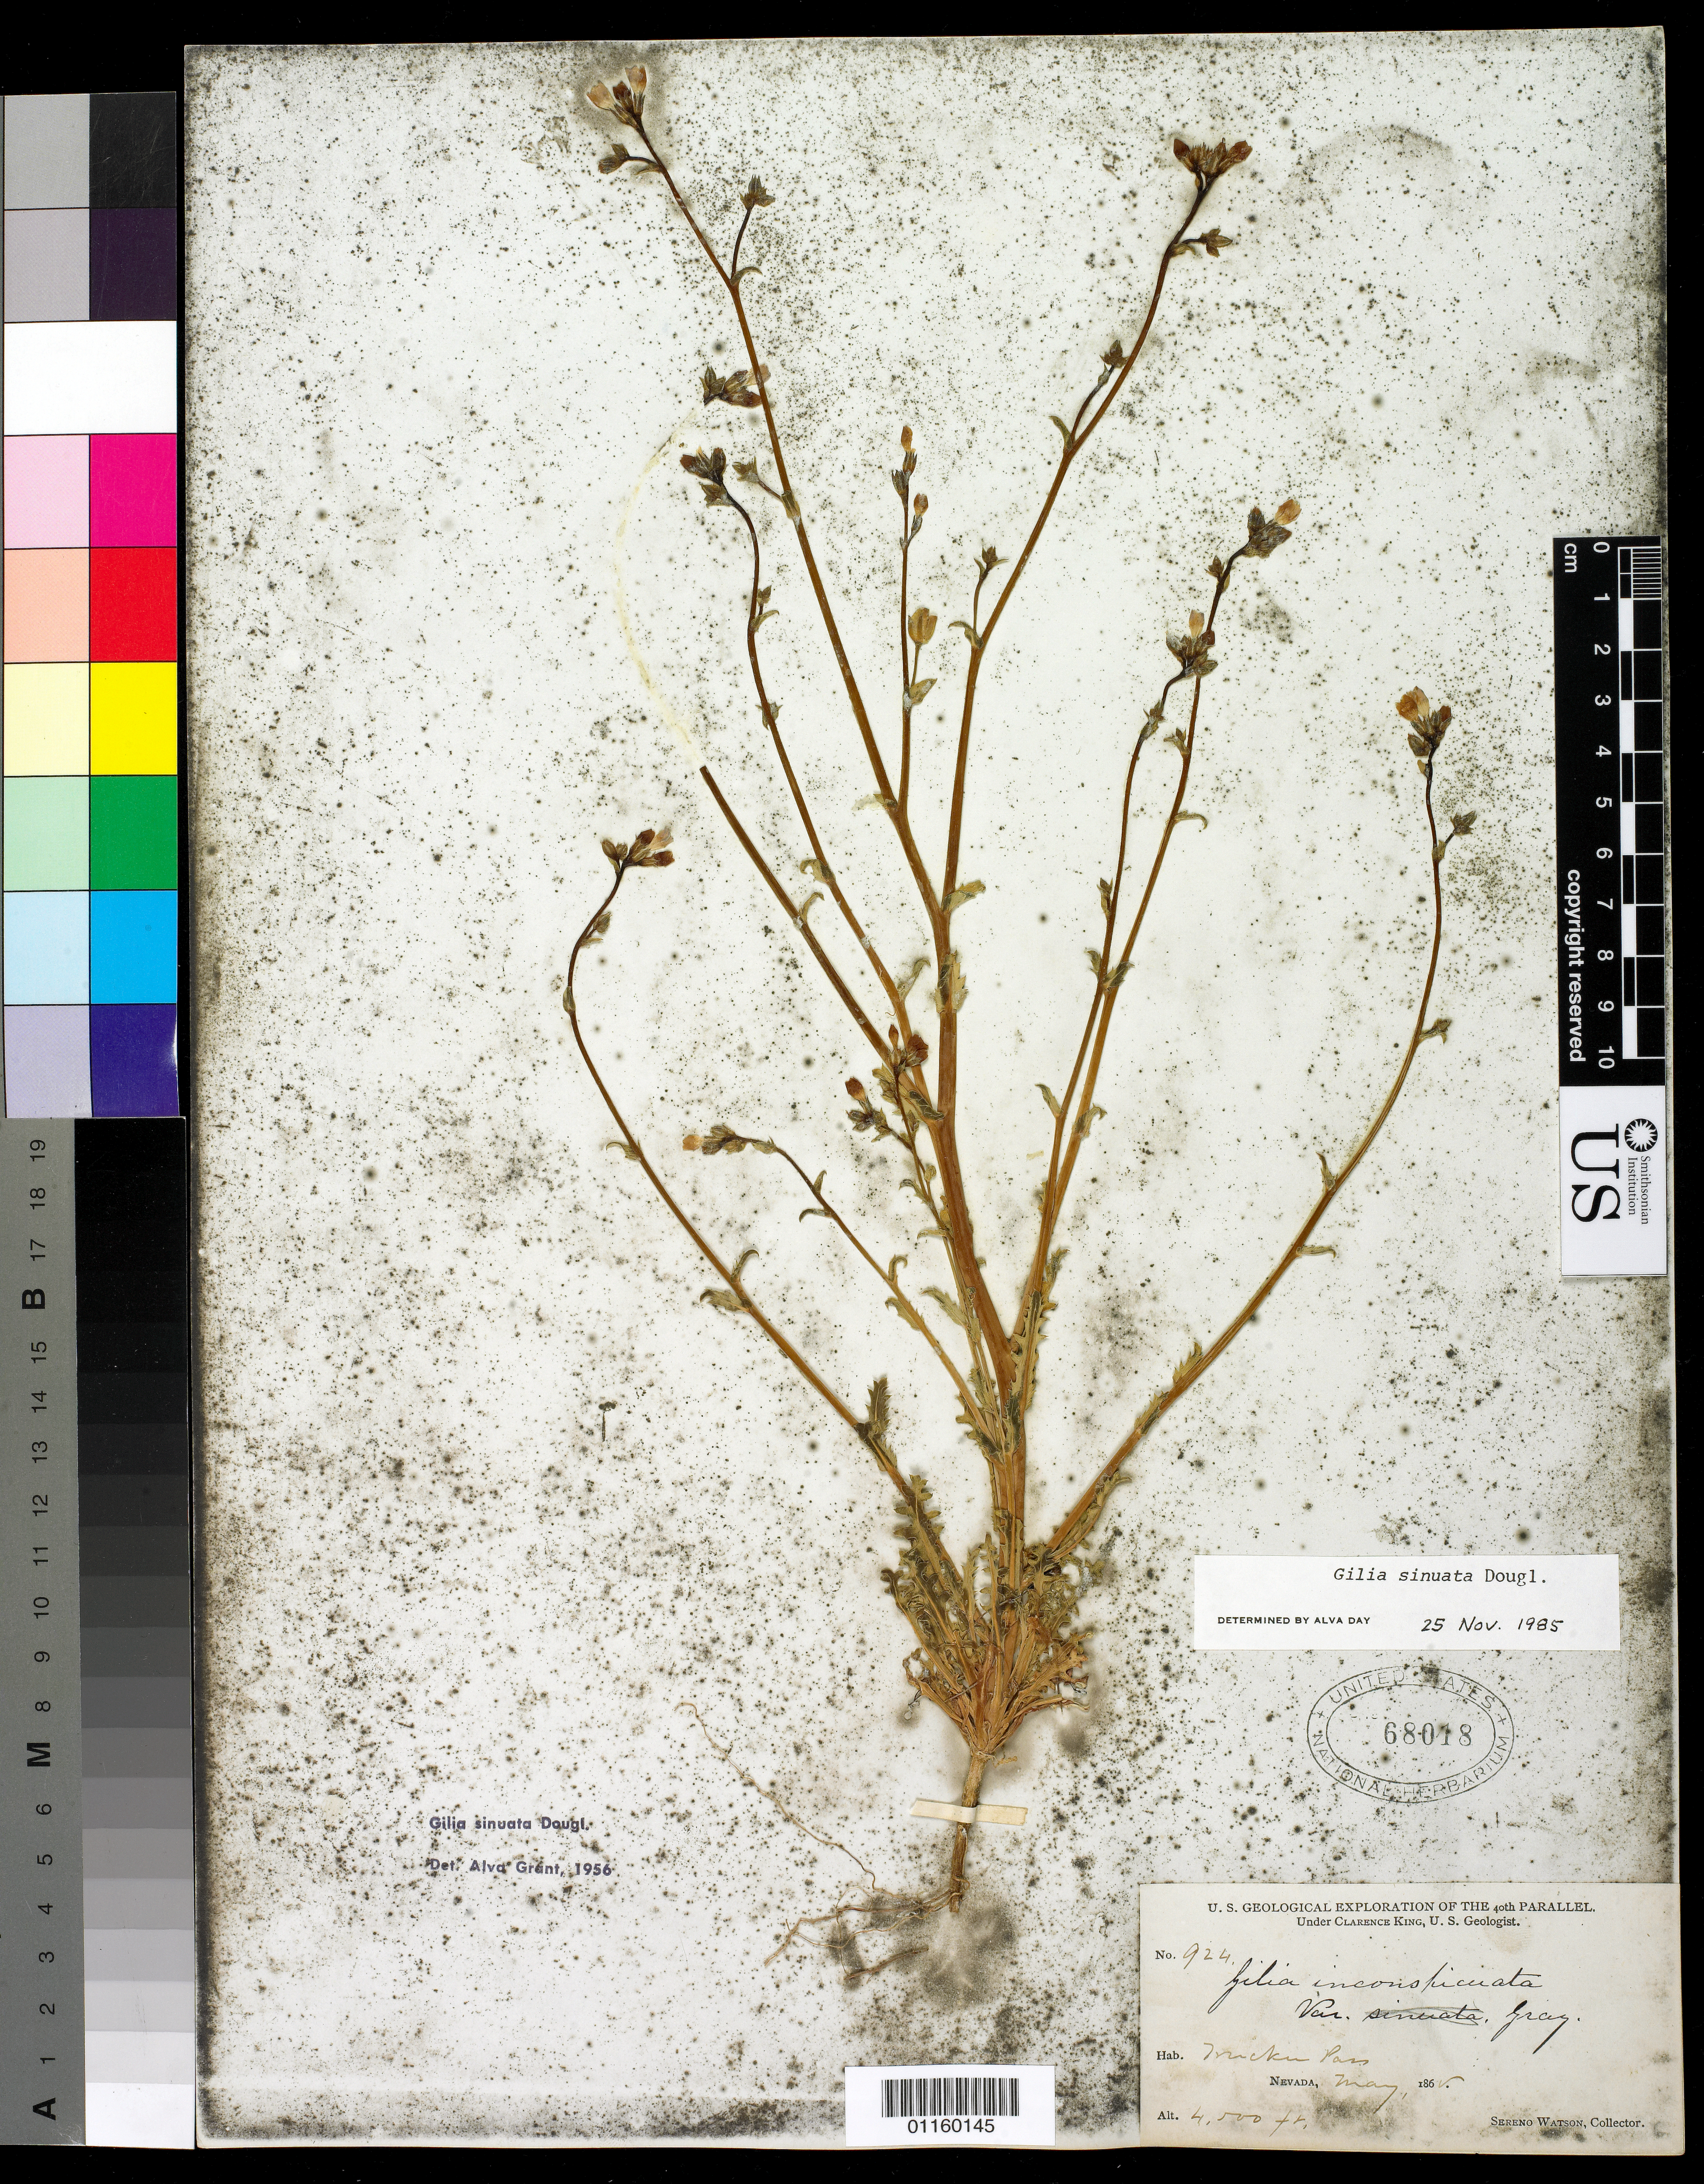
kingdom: Plantae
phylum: Tracheophyta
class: Magnoliopsida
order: Ericales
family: Polemoniaceae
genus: Gilia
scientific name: Gilia sinuata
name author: Douglas ex Benth.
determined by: Day, A.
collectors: S. Watson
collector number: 924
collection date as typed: May 1868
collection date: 1868-05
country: United States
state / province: Nevada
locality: Truckee Pass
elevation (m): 1372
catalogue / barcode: US 68018